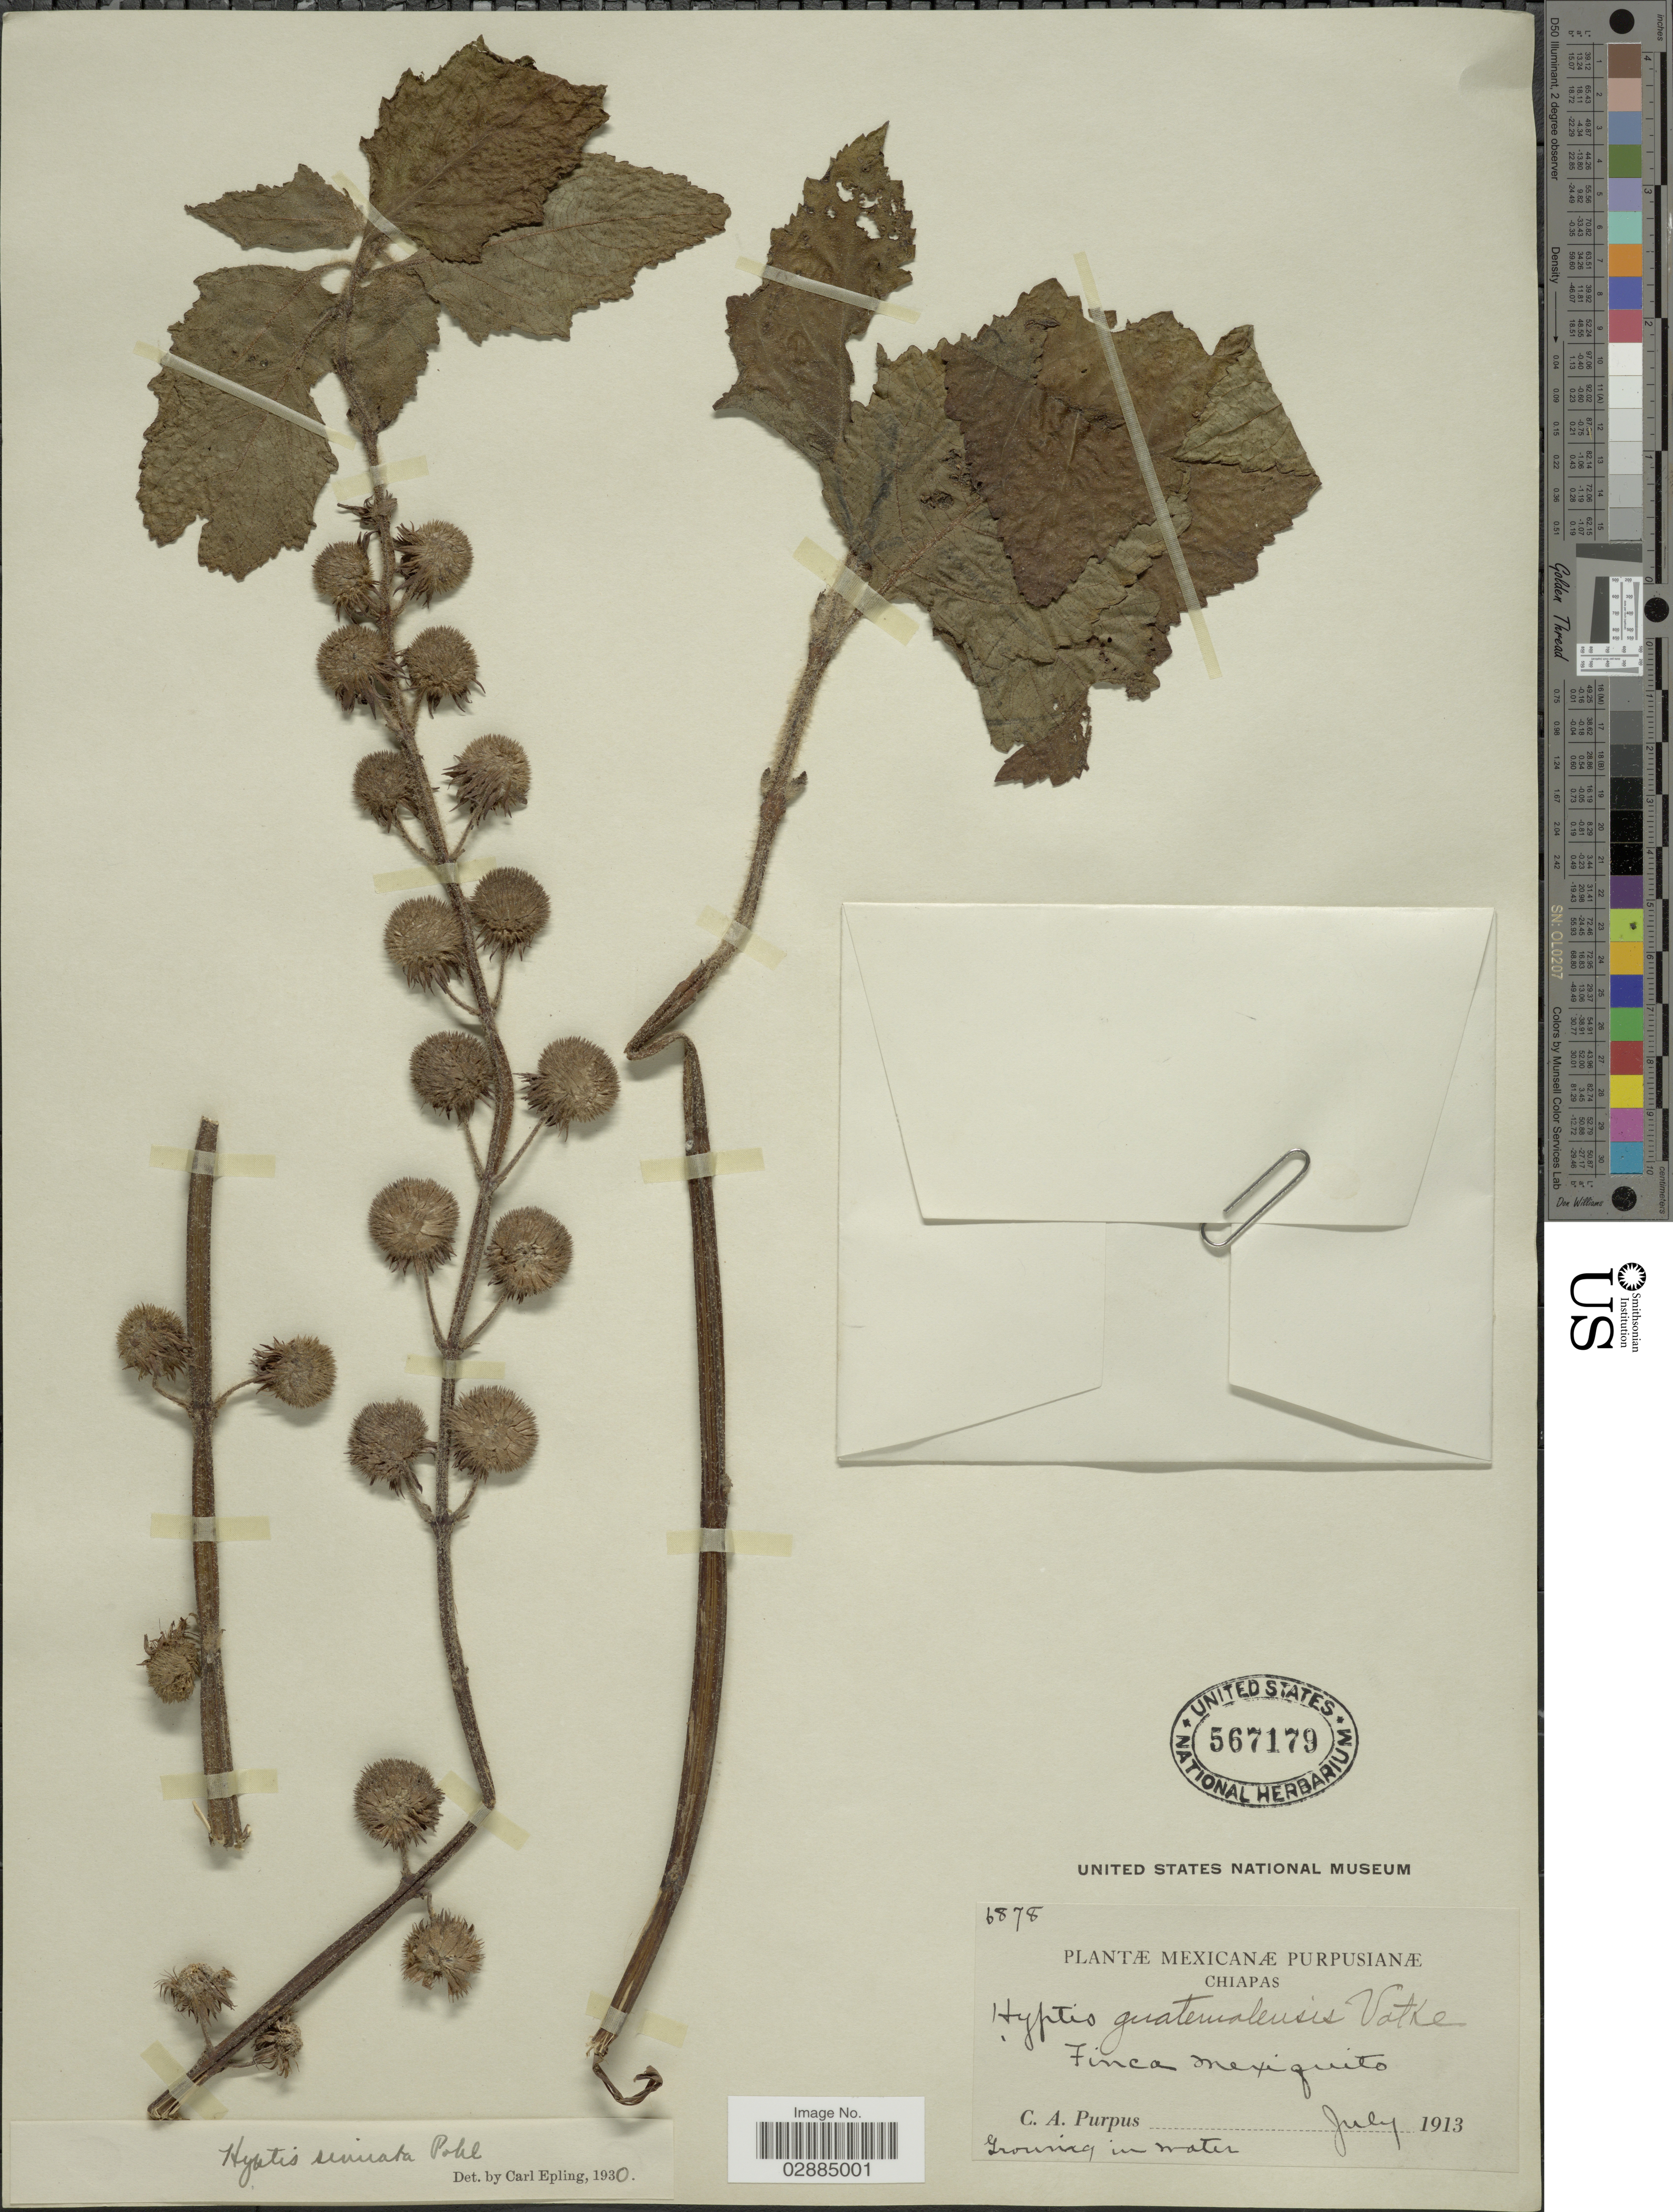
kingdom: Plantae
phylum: Tracheophyta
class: Magnoliopsida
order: Lamiales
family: Lamiaceae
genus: Hyptis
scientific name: Hyptis sinuata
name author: Pohl ex Benth.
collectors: C. A. Purpus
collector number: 6878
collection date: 1913-07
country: Mexico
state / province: Chiapas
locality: Finca Mexiquito.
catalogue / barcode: US 567179